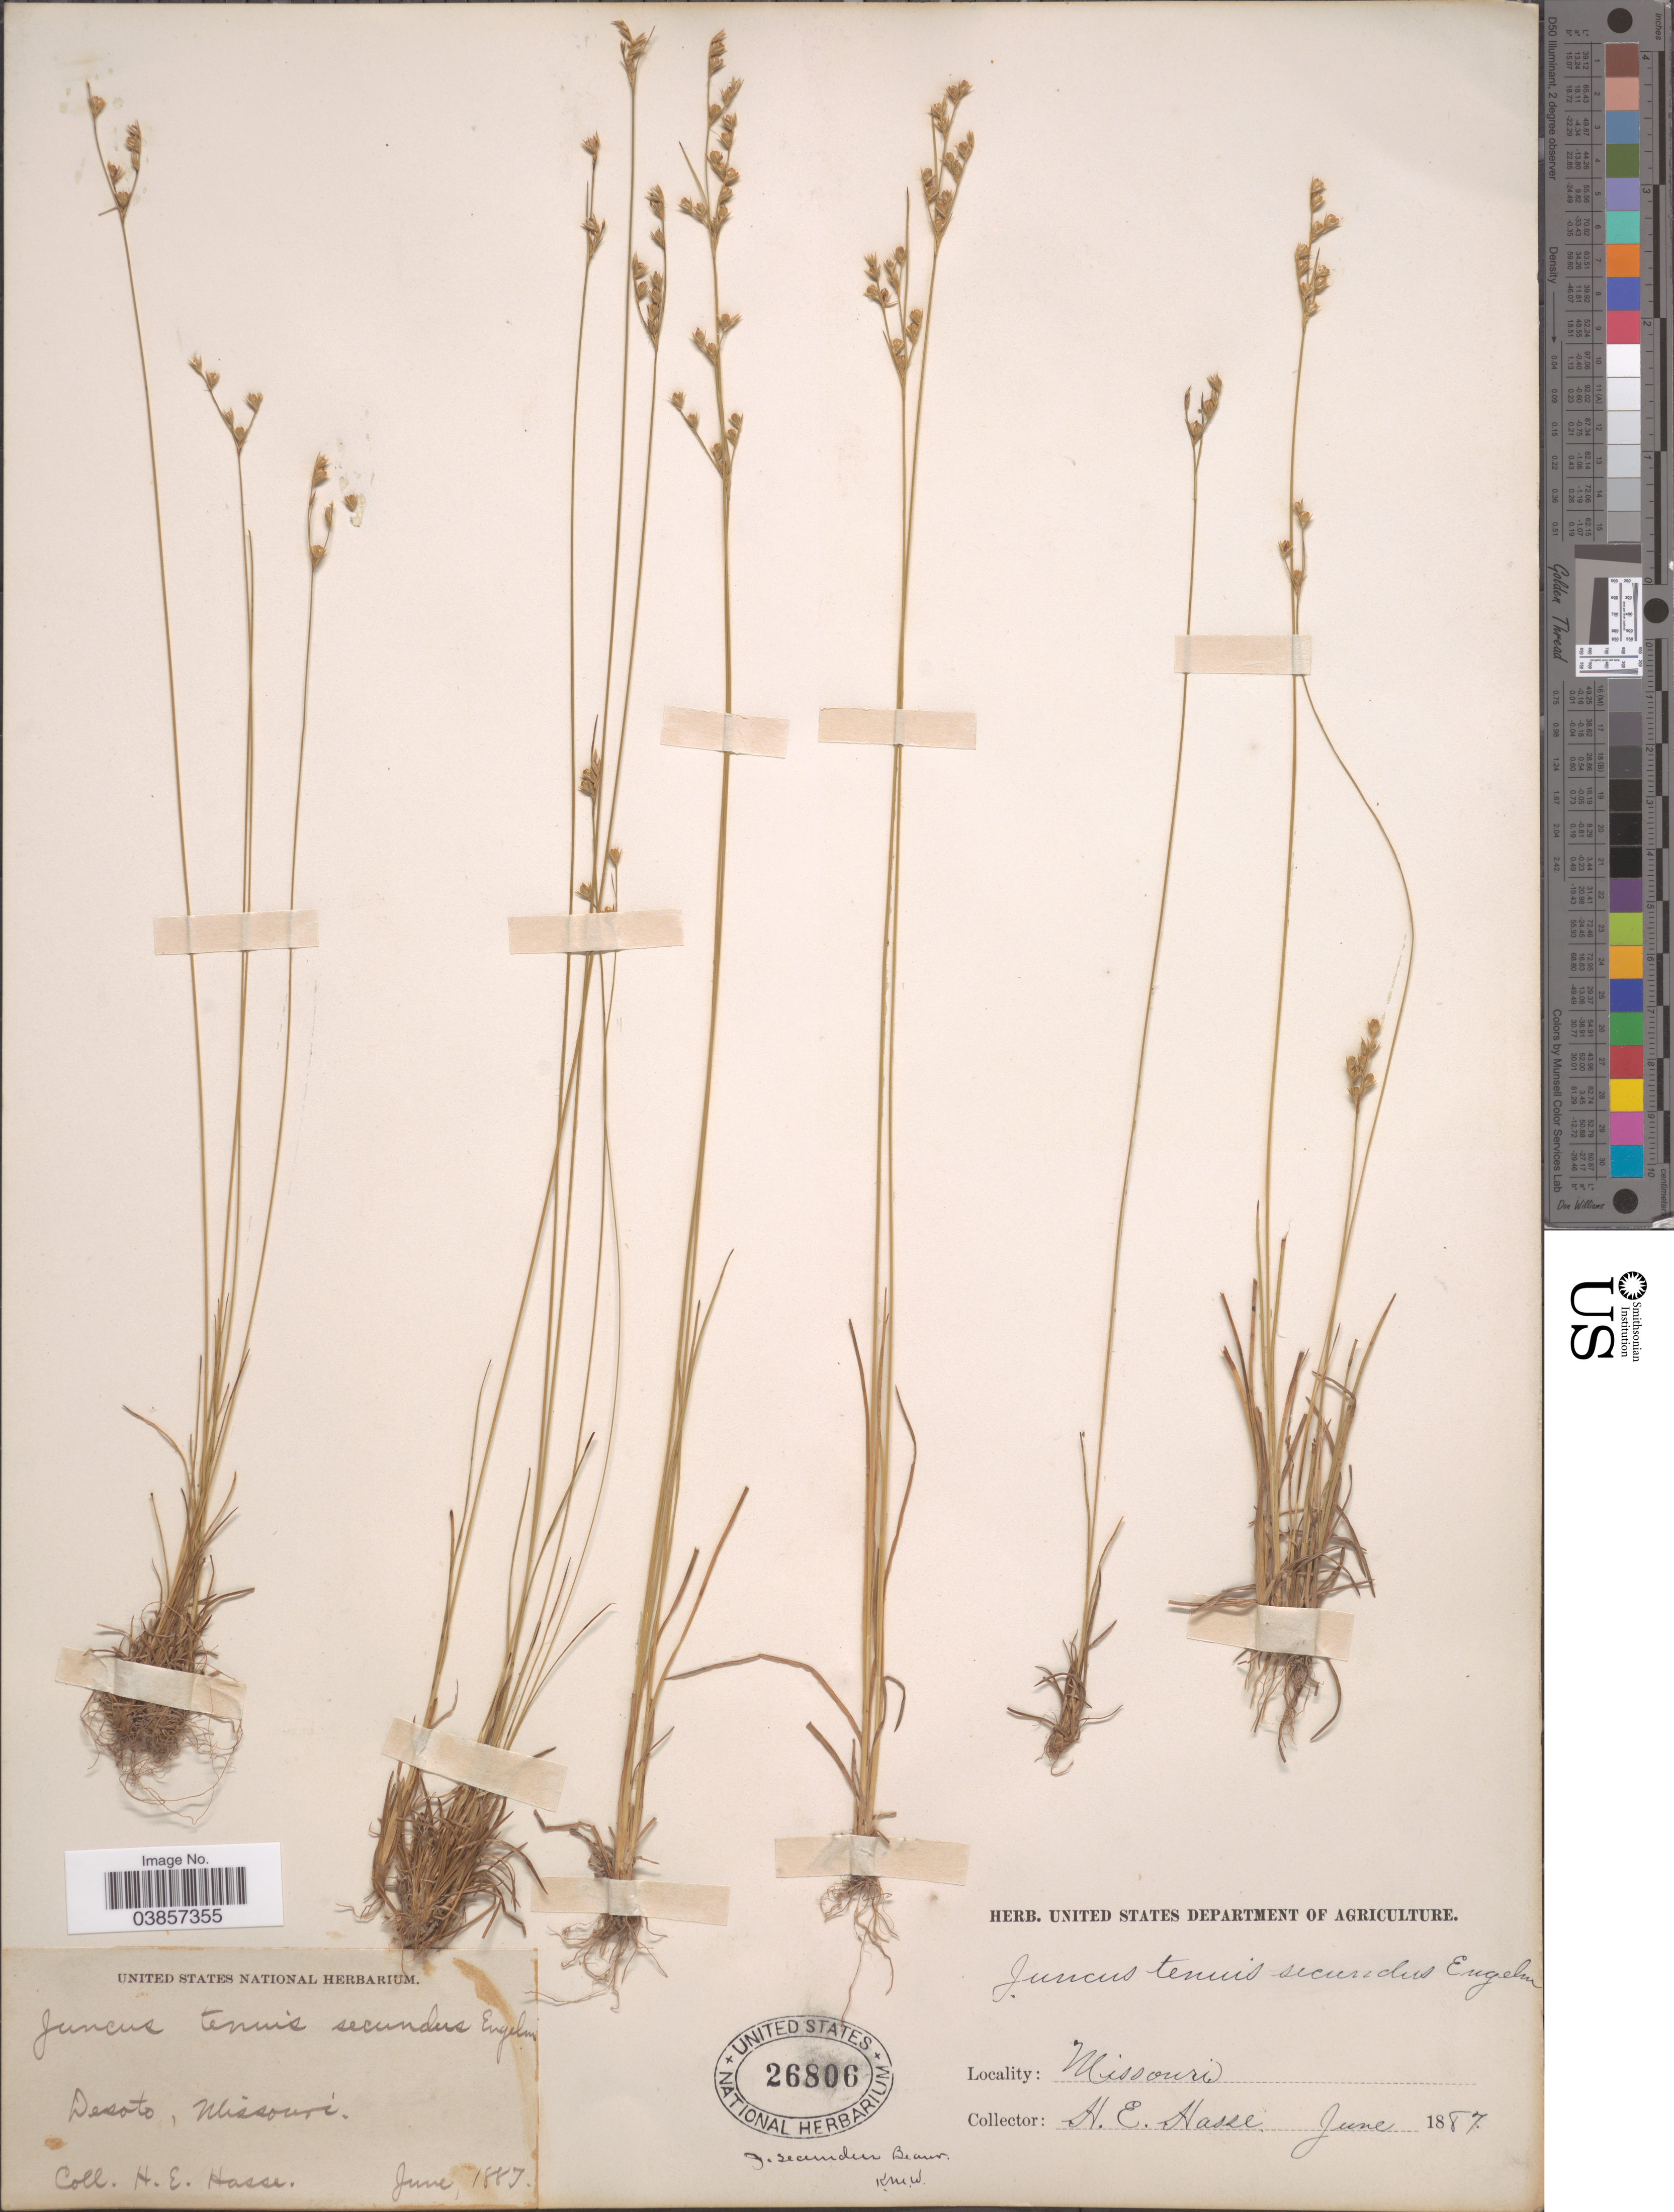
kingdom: Plantae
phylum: Tracheophyta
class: Liliopsida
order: Poales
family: Juncaceae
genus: Juncus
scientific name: Juncus secundus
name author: P. Beauv.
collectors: H. E. Hasse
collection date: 1887-06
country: United States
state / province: Missouri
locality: Desoto.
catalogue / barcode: US 26806